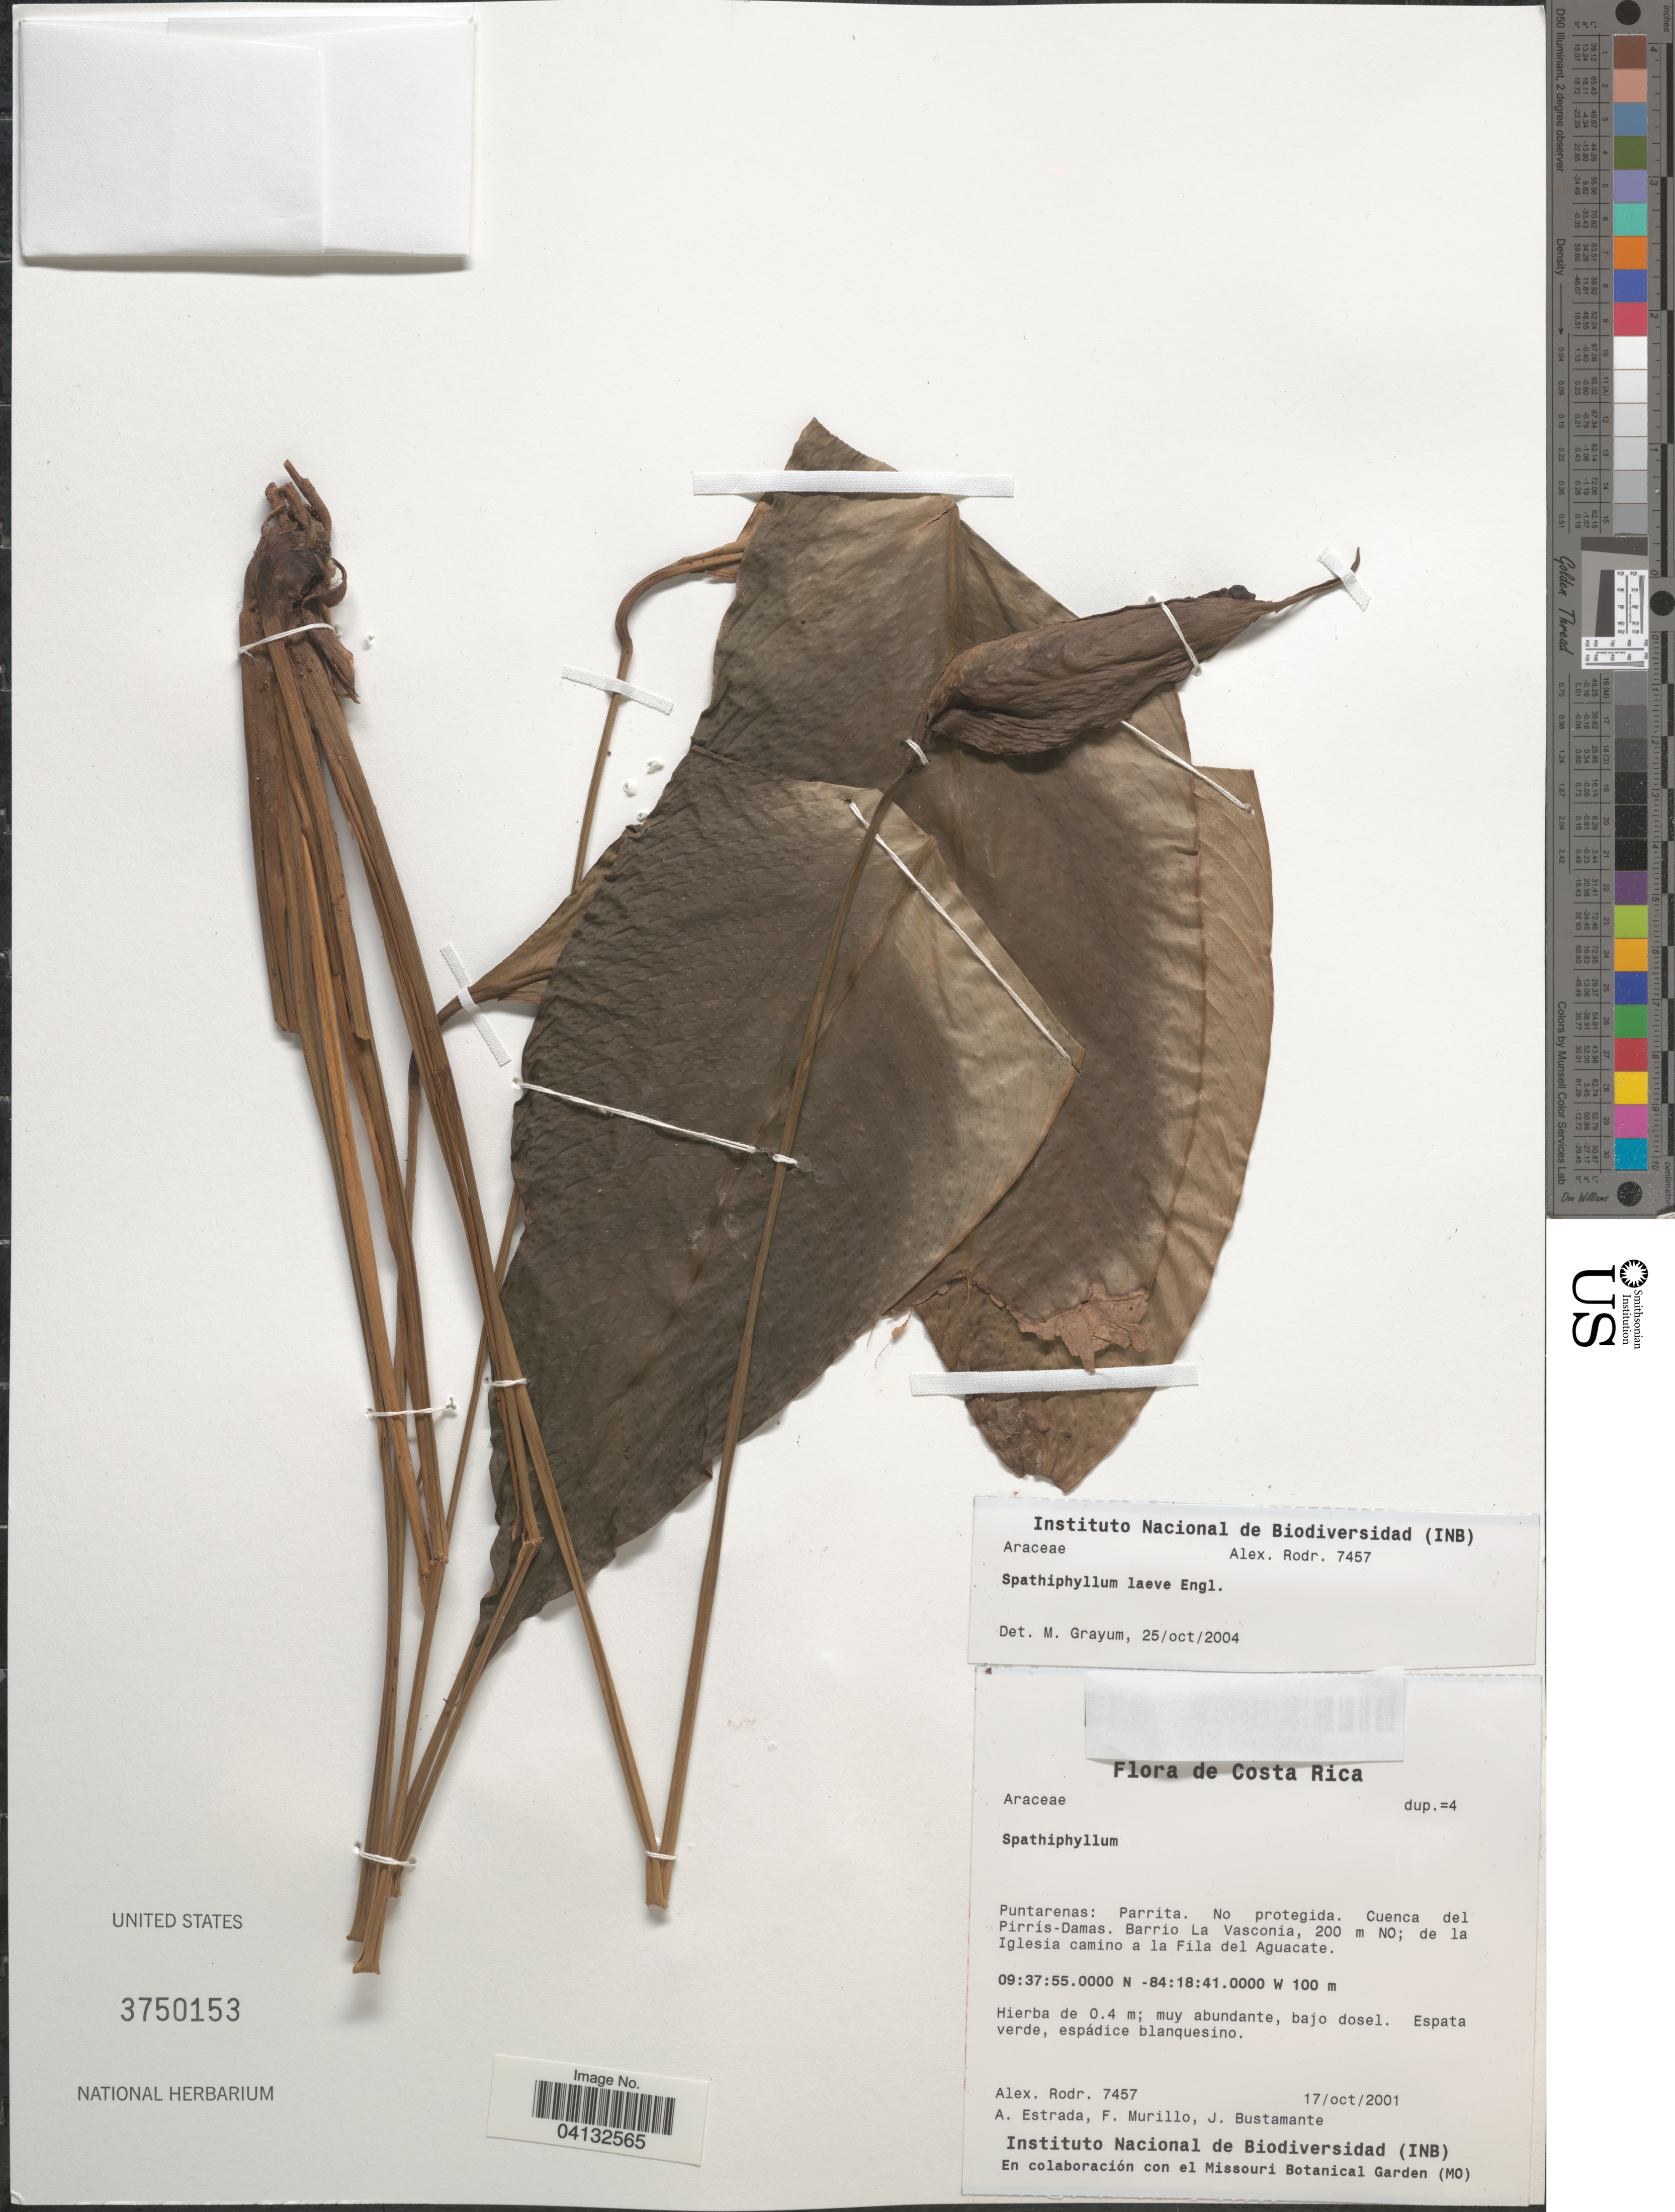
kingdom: Plantae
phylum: Tracheophyta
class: Liliopsida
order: Alismatales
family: Araceae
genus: Spathiphyllum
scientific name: Spathiphyllum laeve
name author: Engl.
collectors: A. Rodr., A. Estrada, Murillo, F. & J. Bustamente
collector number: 7457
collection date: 2001-10-17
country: Costa Rica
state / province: Puntarenas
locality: Parrita. Cuenca del Pirrís-Damas. Barrio La Vasconia, de la Iglesia camino a la Fila del Aguacate.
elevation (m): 100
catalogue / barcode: US 3750153